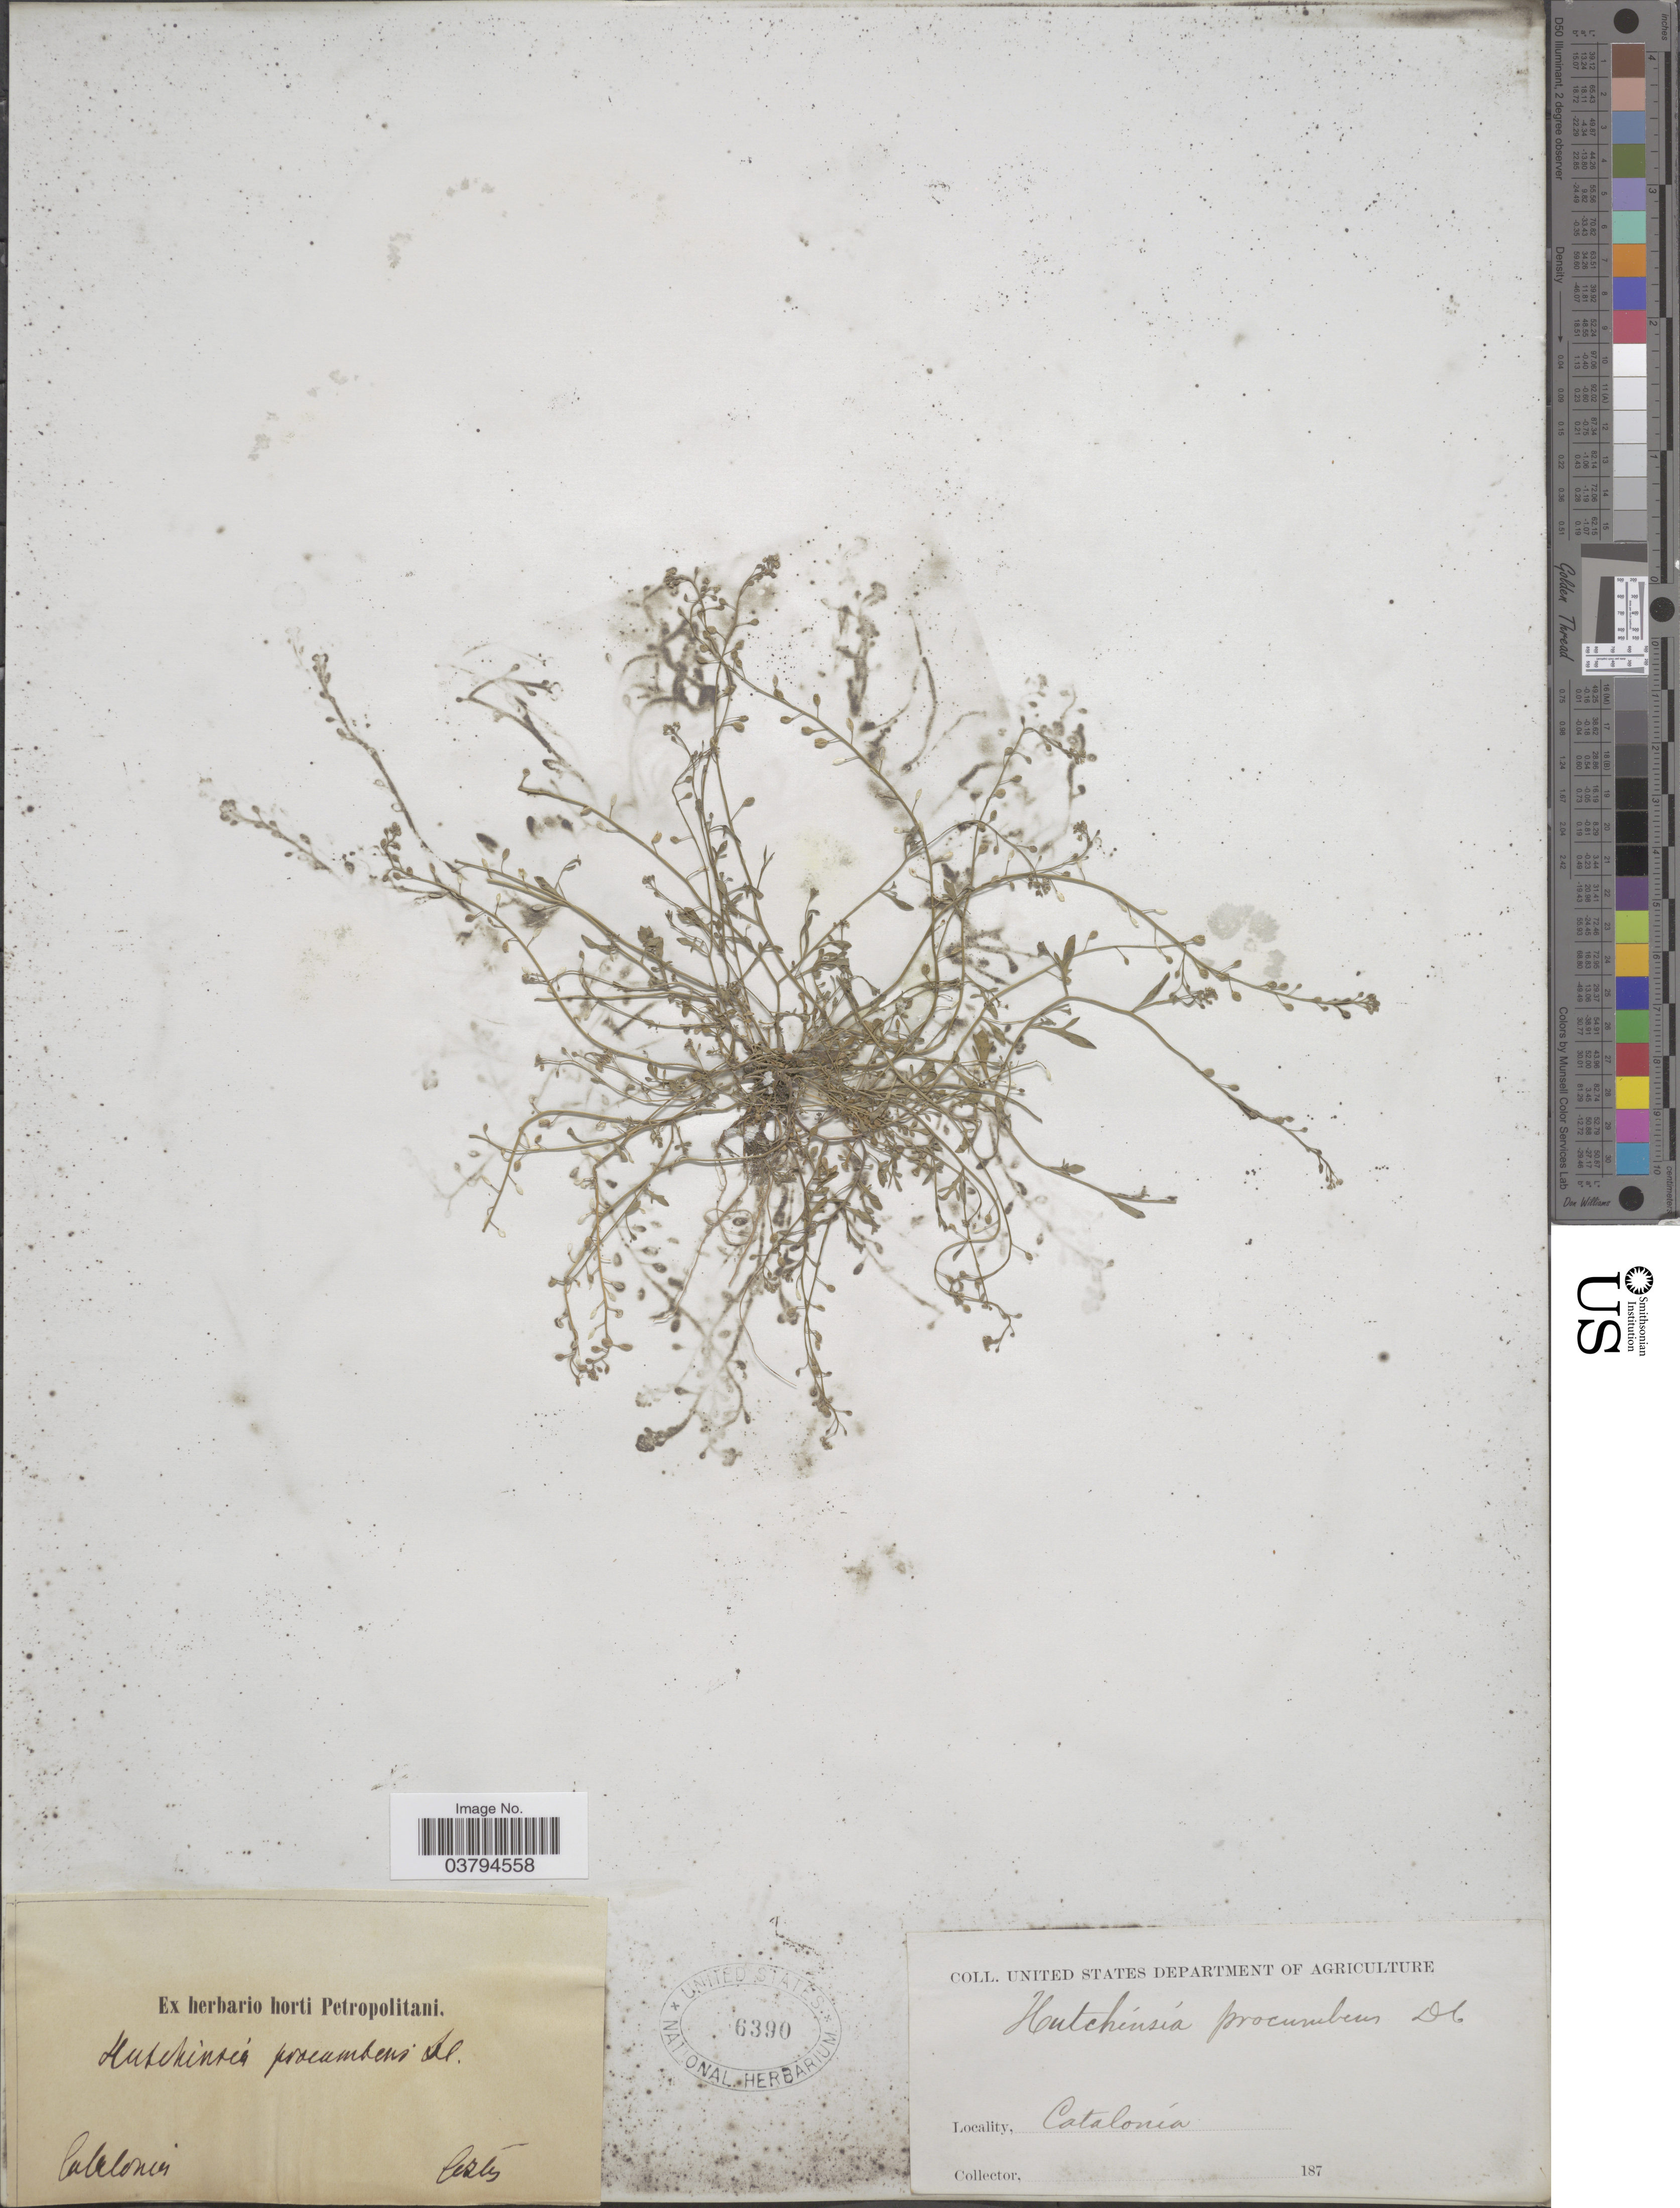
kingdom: Plantae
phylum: Tracheophyta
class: Magnoliopsida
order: Brassicales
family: Brassicaceae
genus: Hutchinsia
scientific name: Hutchinsia procumbens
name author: (L.) Desv.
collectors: Cezty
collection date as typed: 187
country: Spain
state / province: Catalunya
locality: Catalonia.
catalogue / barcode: US 6390